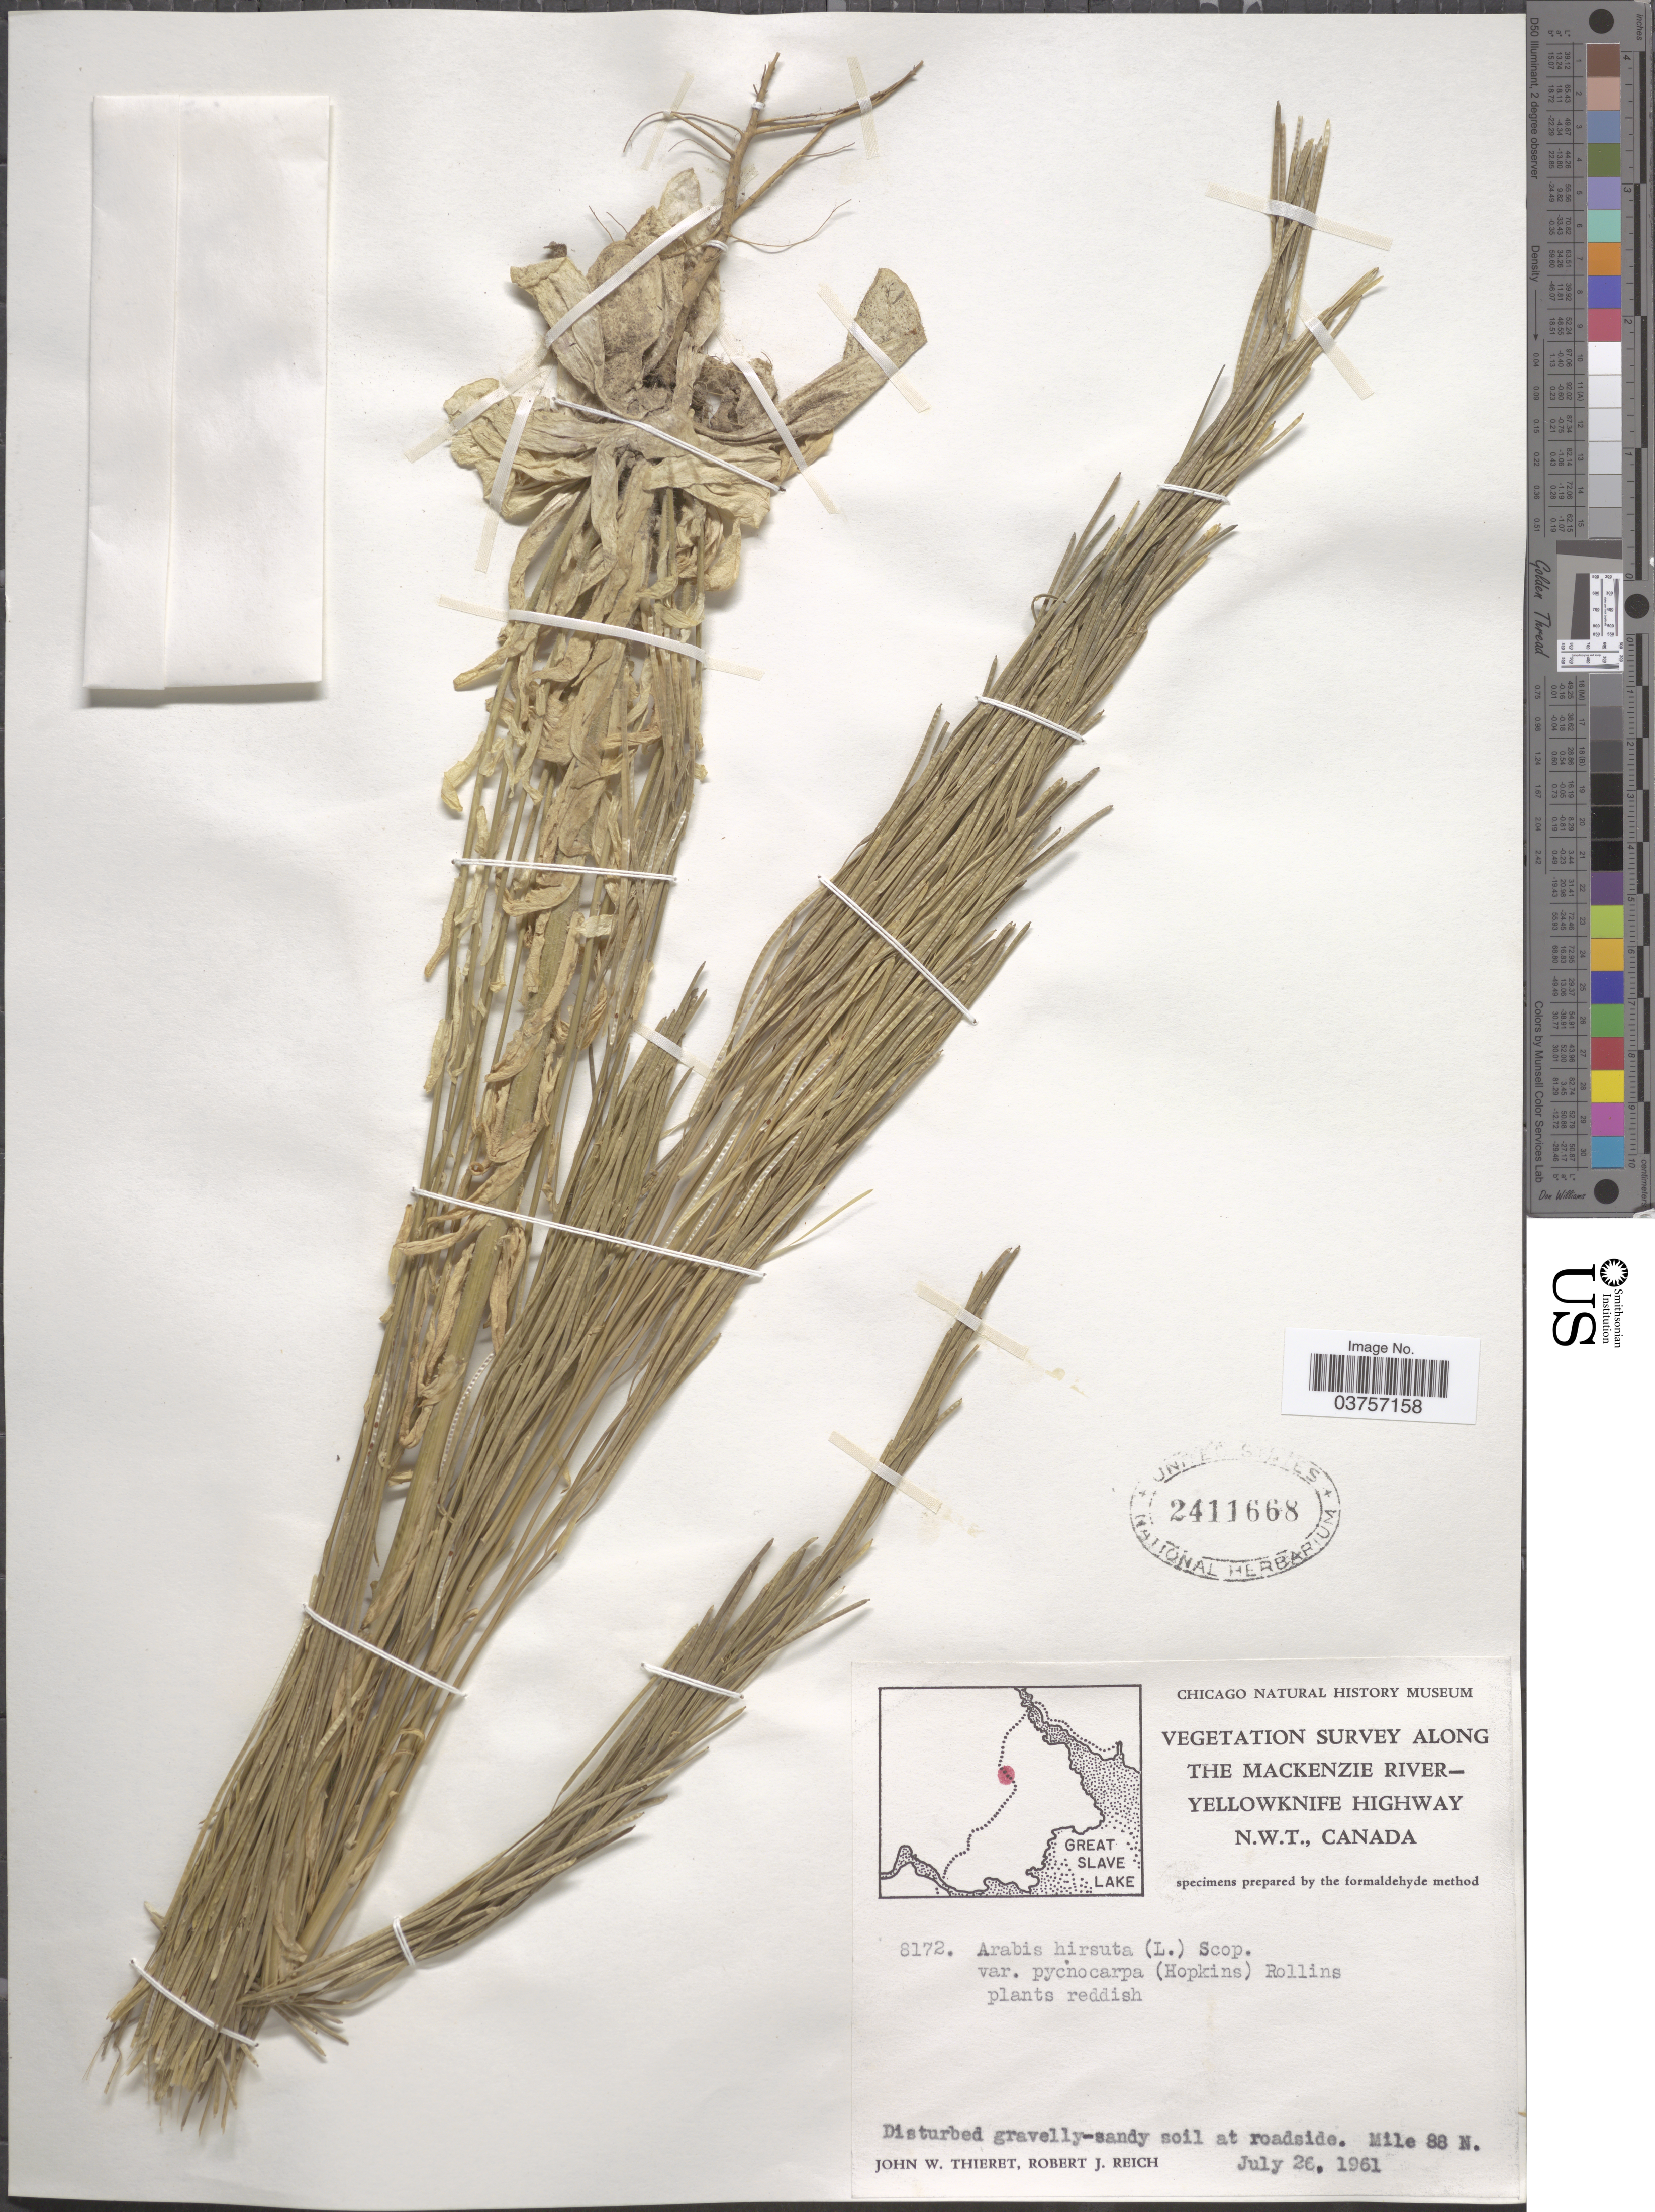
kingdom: Plantae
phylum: Tracheophyta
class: Magnoliopsida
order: Brassicales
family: Brassicaceae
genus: Arabis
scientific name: Arabis hirsuta var. pycnocarpa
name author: M. Hopkins & Rollins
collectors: J. W. Thieret & R. Reich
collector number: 8172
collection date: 1961-07-26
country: Canada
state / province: Northwest Territories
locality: The Mackenzie River-Yellowknife Highway. Mile 88 N.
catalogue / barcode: US 2411668